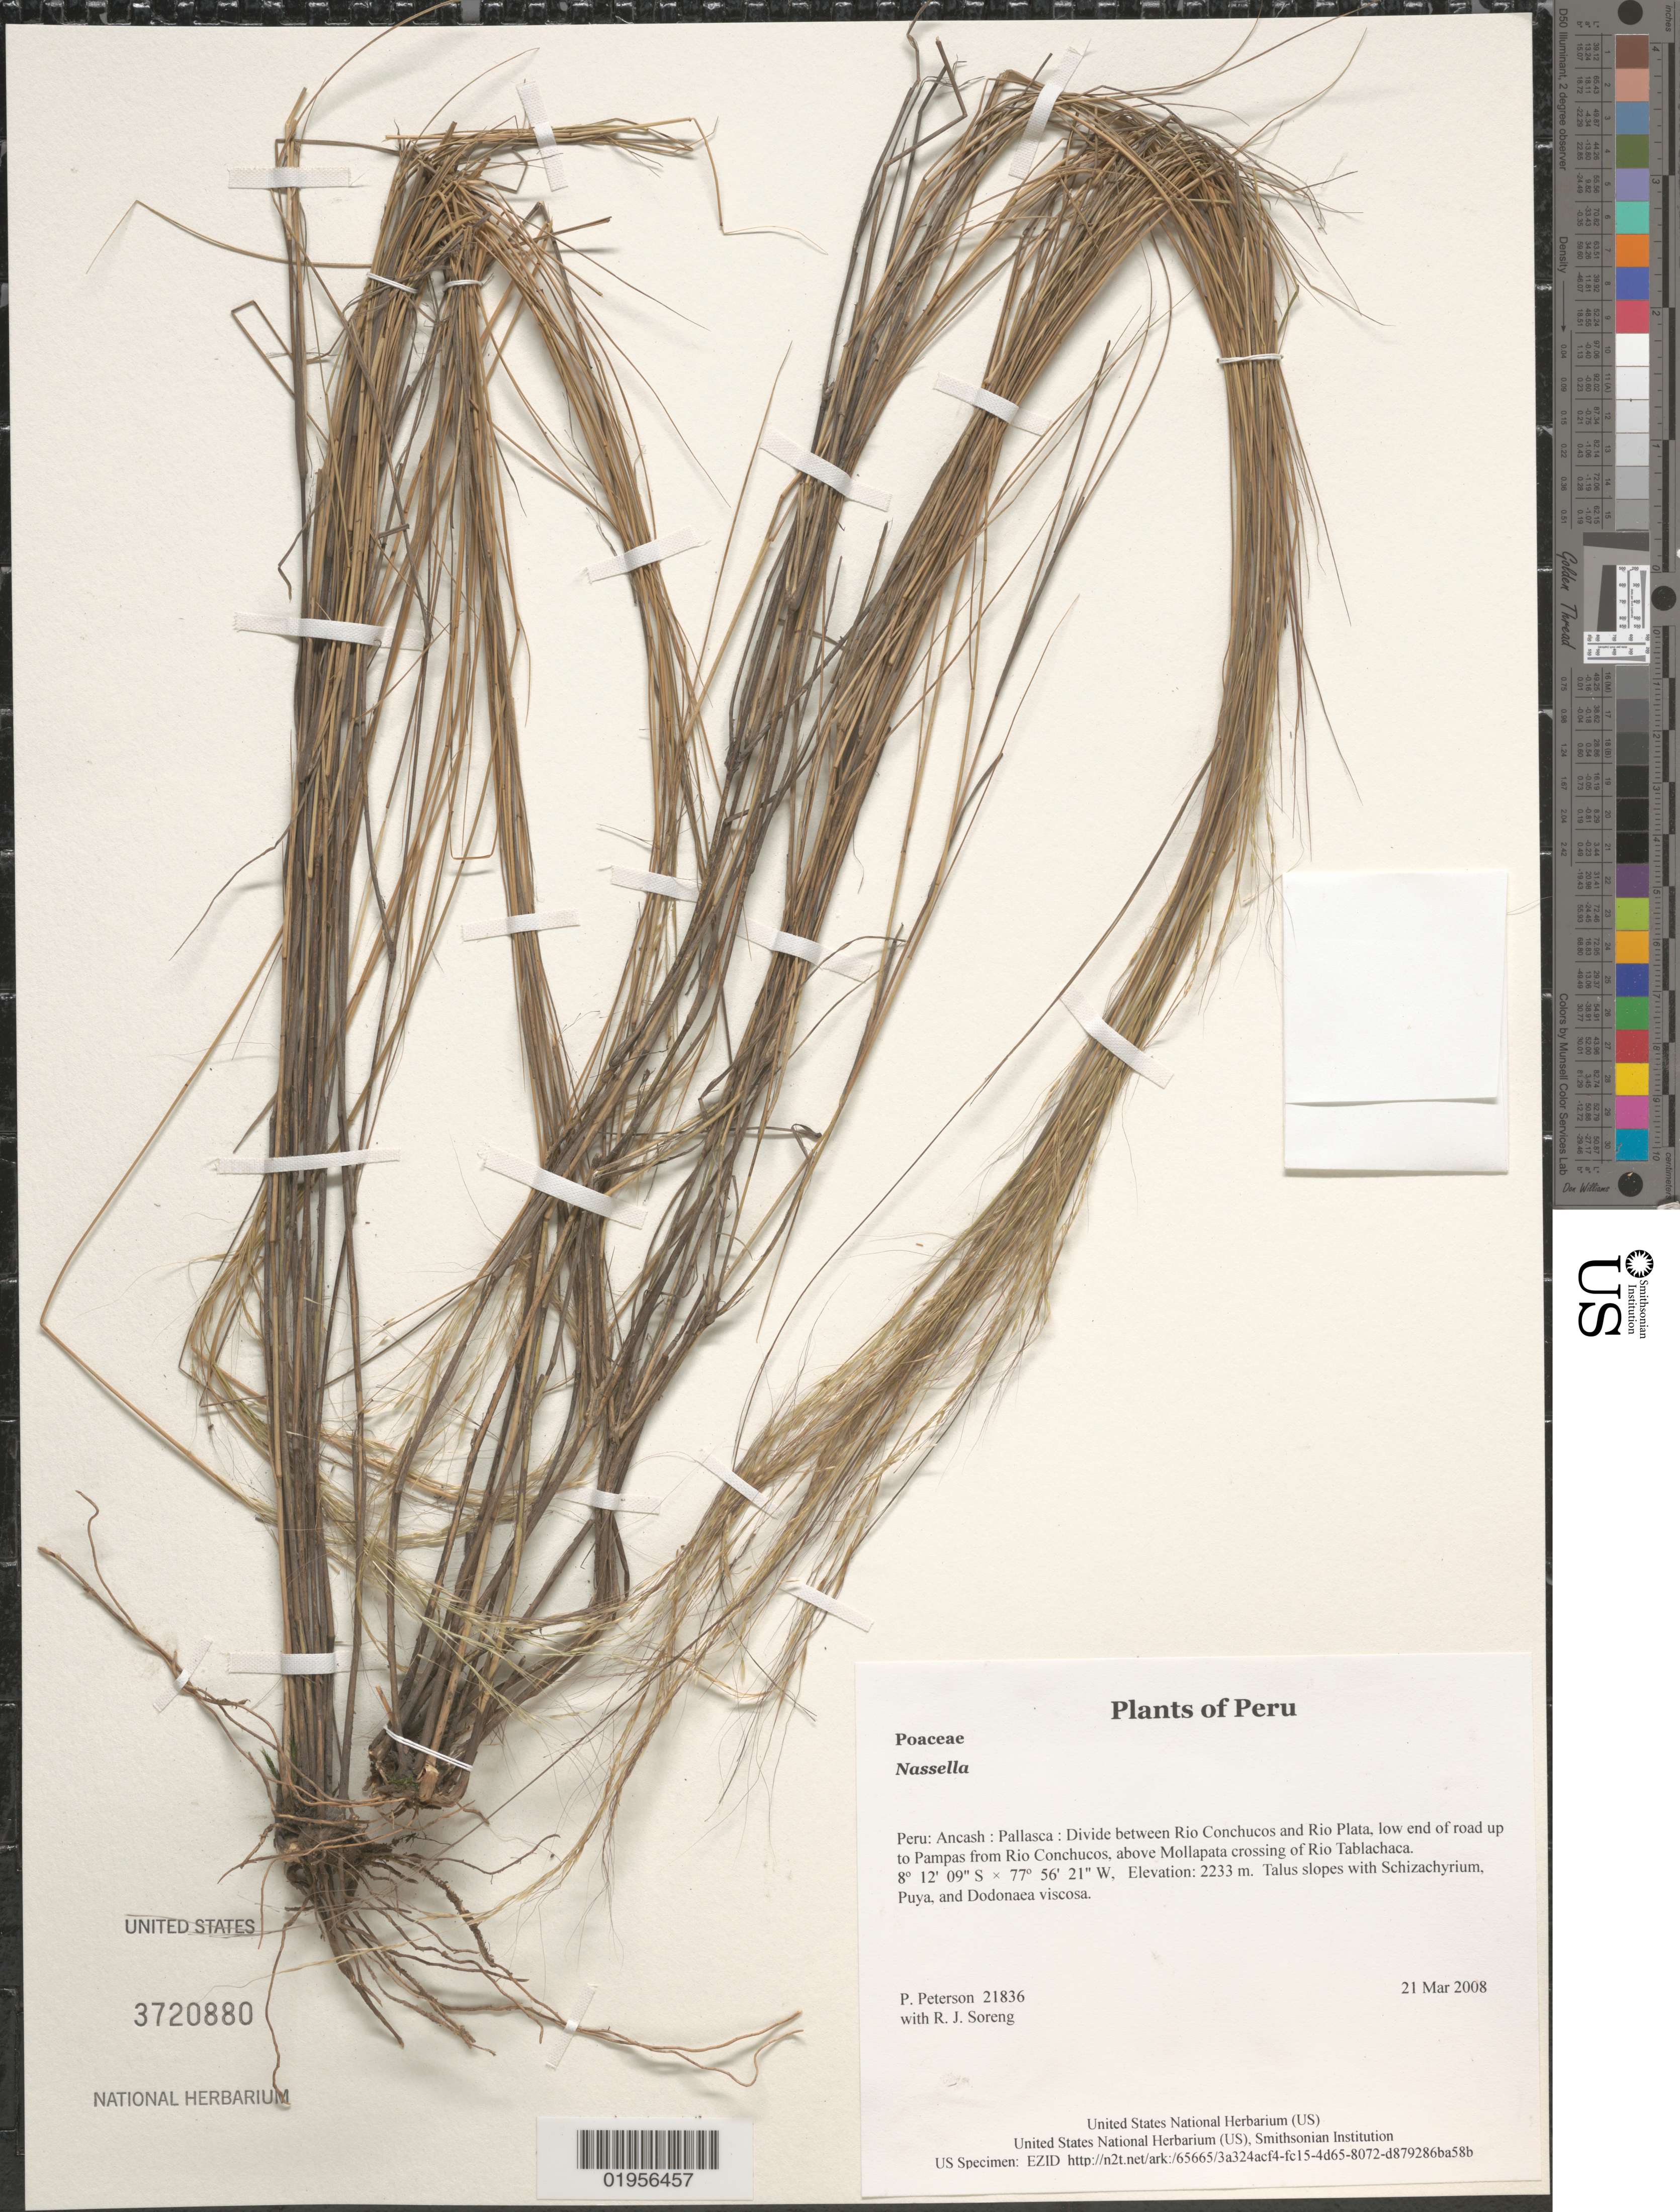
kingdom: Plantae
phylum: Tracheophyta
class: Liliopsida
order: Poales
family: Poaceae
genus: Nassella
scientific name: Nassella sp.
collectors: P. M. Peterson & R. J. Soreng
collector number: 21836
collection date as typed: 21 Mar 2008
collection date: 2008-03-21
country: Peru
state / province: Ancash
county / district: Pallasca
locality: Divide between Rio Conchucos and Rio Plata, low end of road up to Pampas from Rio Conchucos, above Mollapata crossing of Rio Tablachaca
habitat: Talus slopes with Schizachyrium, Puya, and Dodonaea viscosa.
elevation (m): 2233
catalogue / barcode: US 3720880